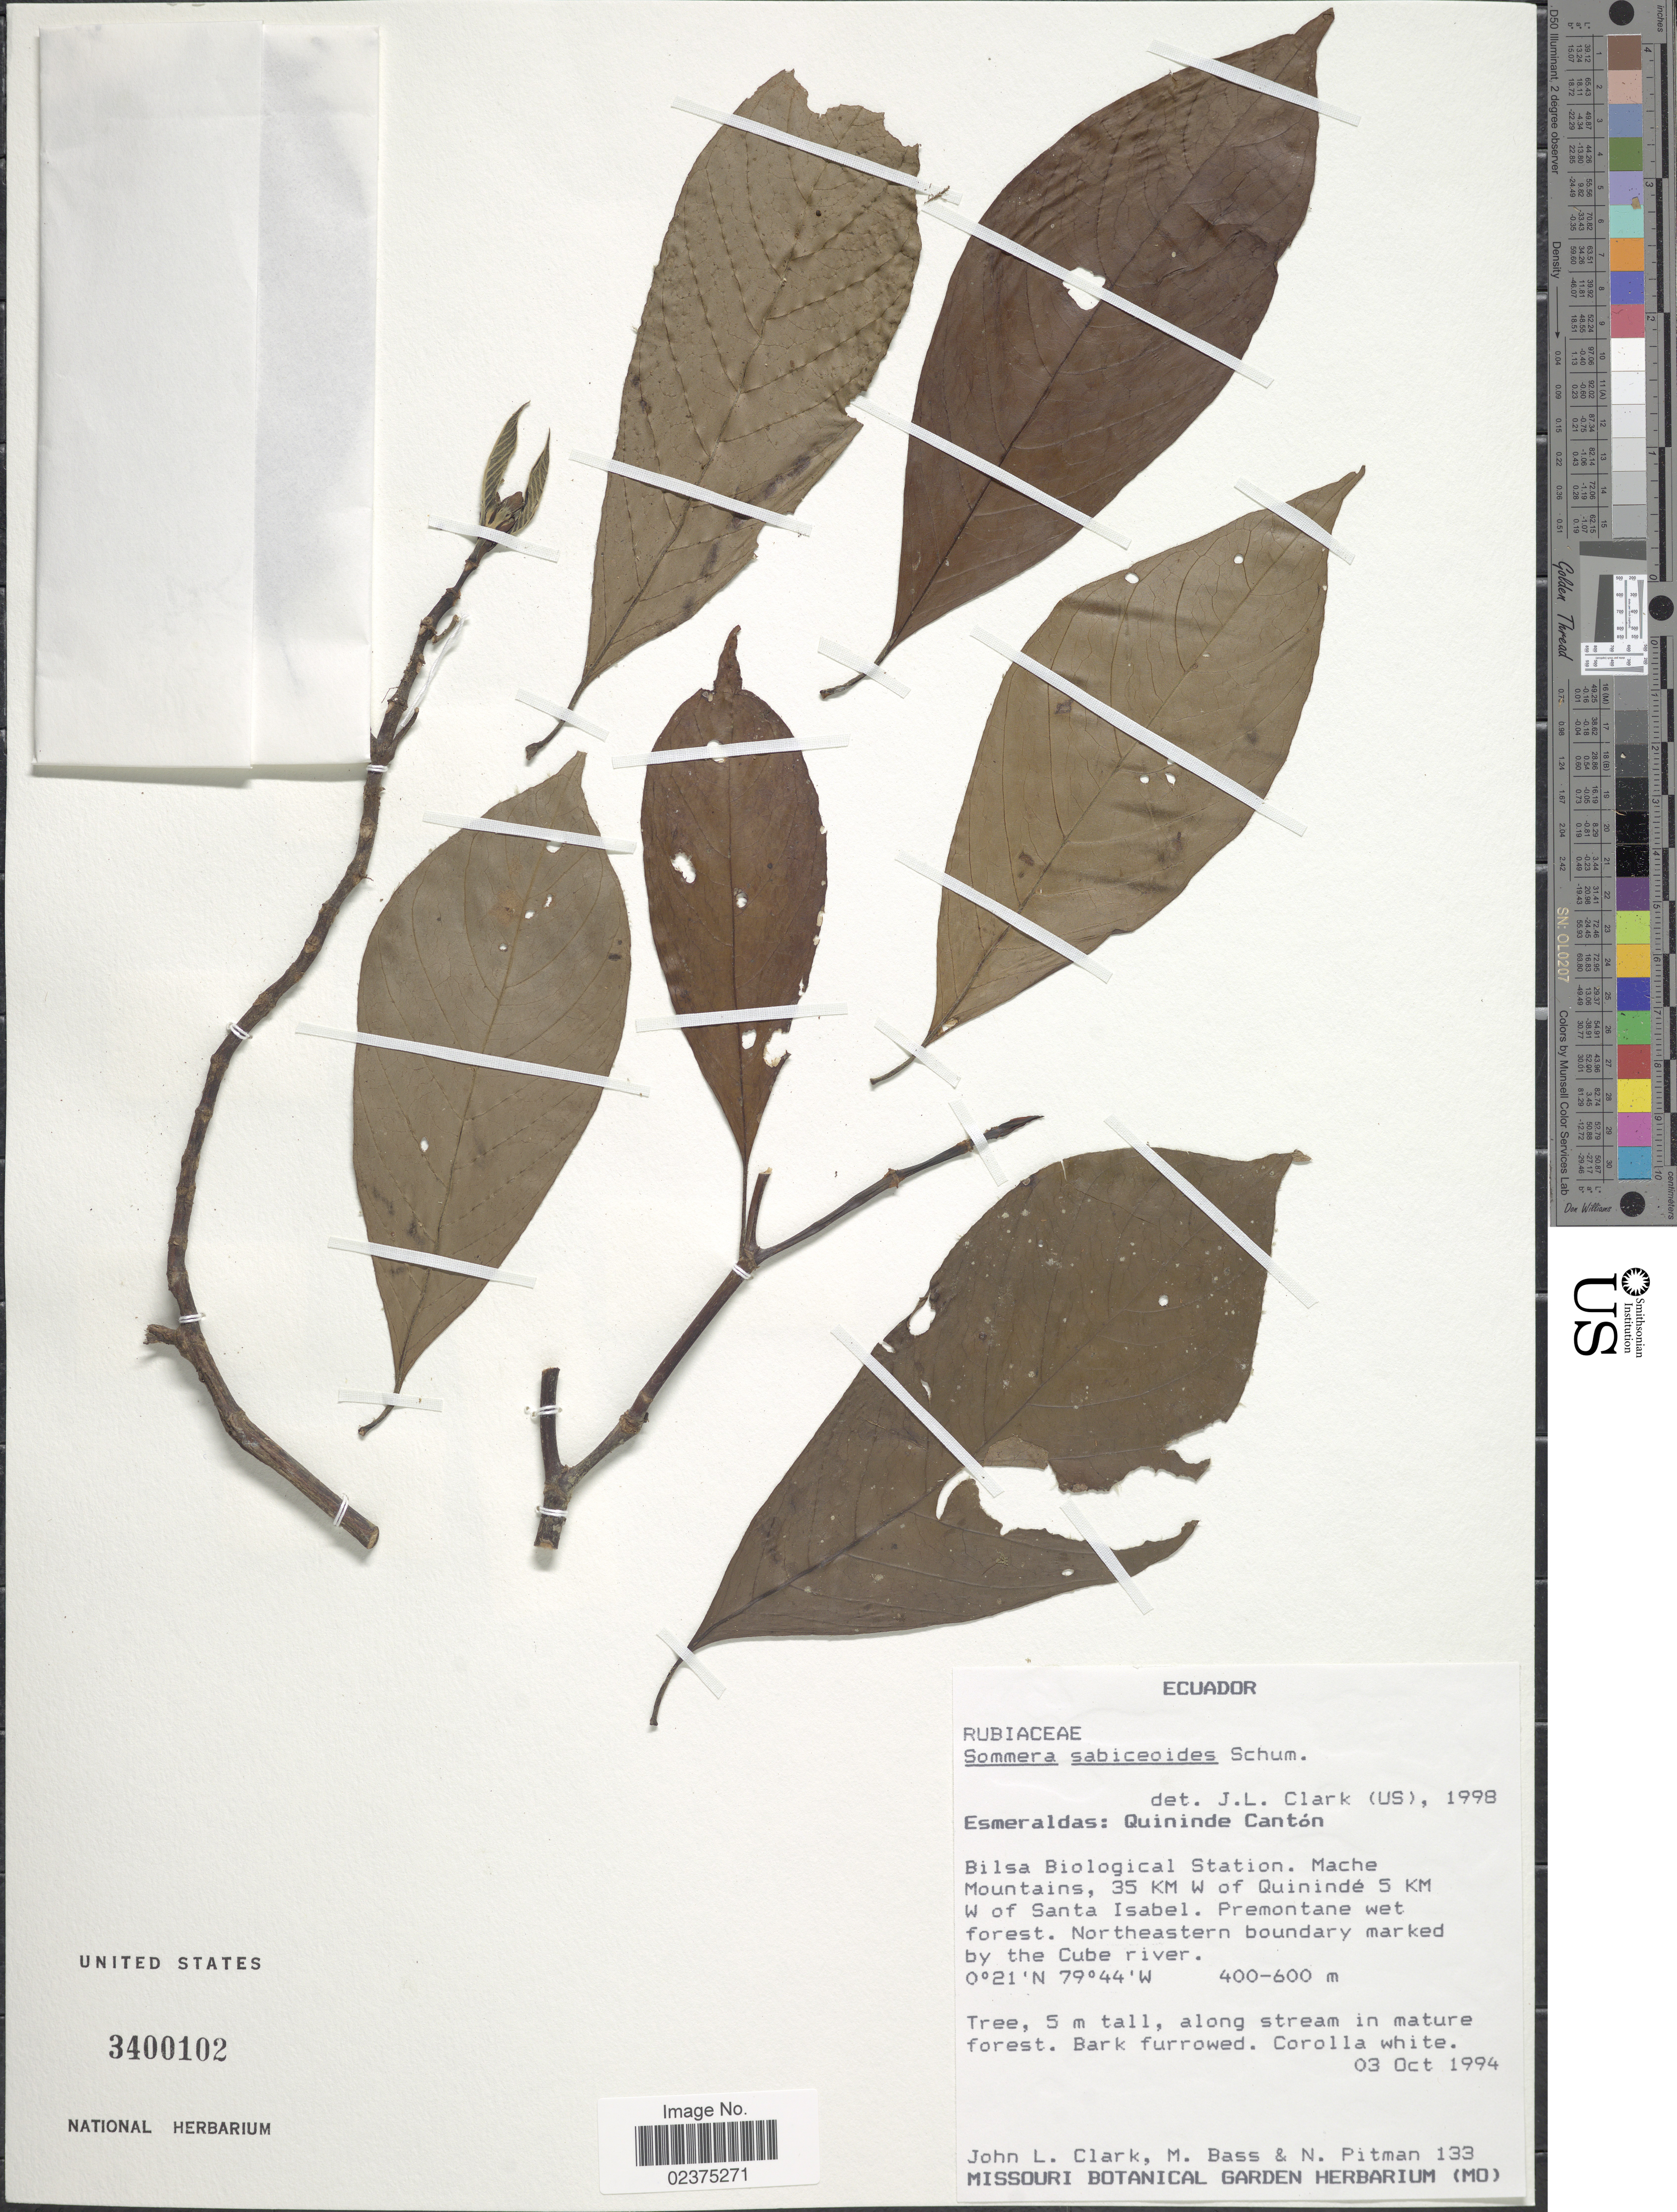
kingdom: Plantae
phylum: Tracheophyta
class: Magnoliopsida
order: Gentianales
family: Rubiaceae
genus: Sommera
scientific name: Sommera sabiceoides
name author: K. Schum.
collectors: J. L. Clark, M. Bass & N. Pitman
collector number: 133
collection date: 1994-10-03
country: Ecuador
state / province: Esmeraldas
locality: Quininde Cantón, Bilsa Biological station. Mache mountains, 35 KM W of Quinindé, 5 KM W of Santa Isabela. Premontane wet forest. Northeastern boundary marked by the Cube river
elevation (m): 400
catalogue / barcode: US 3400102